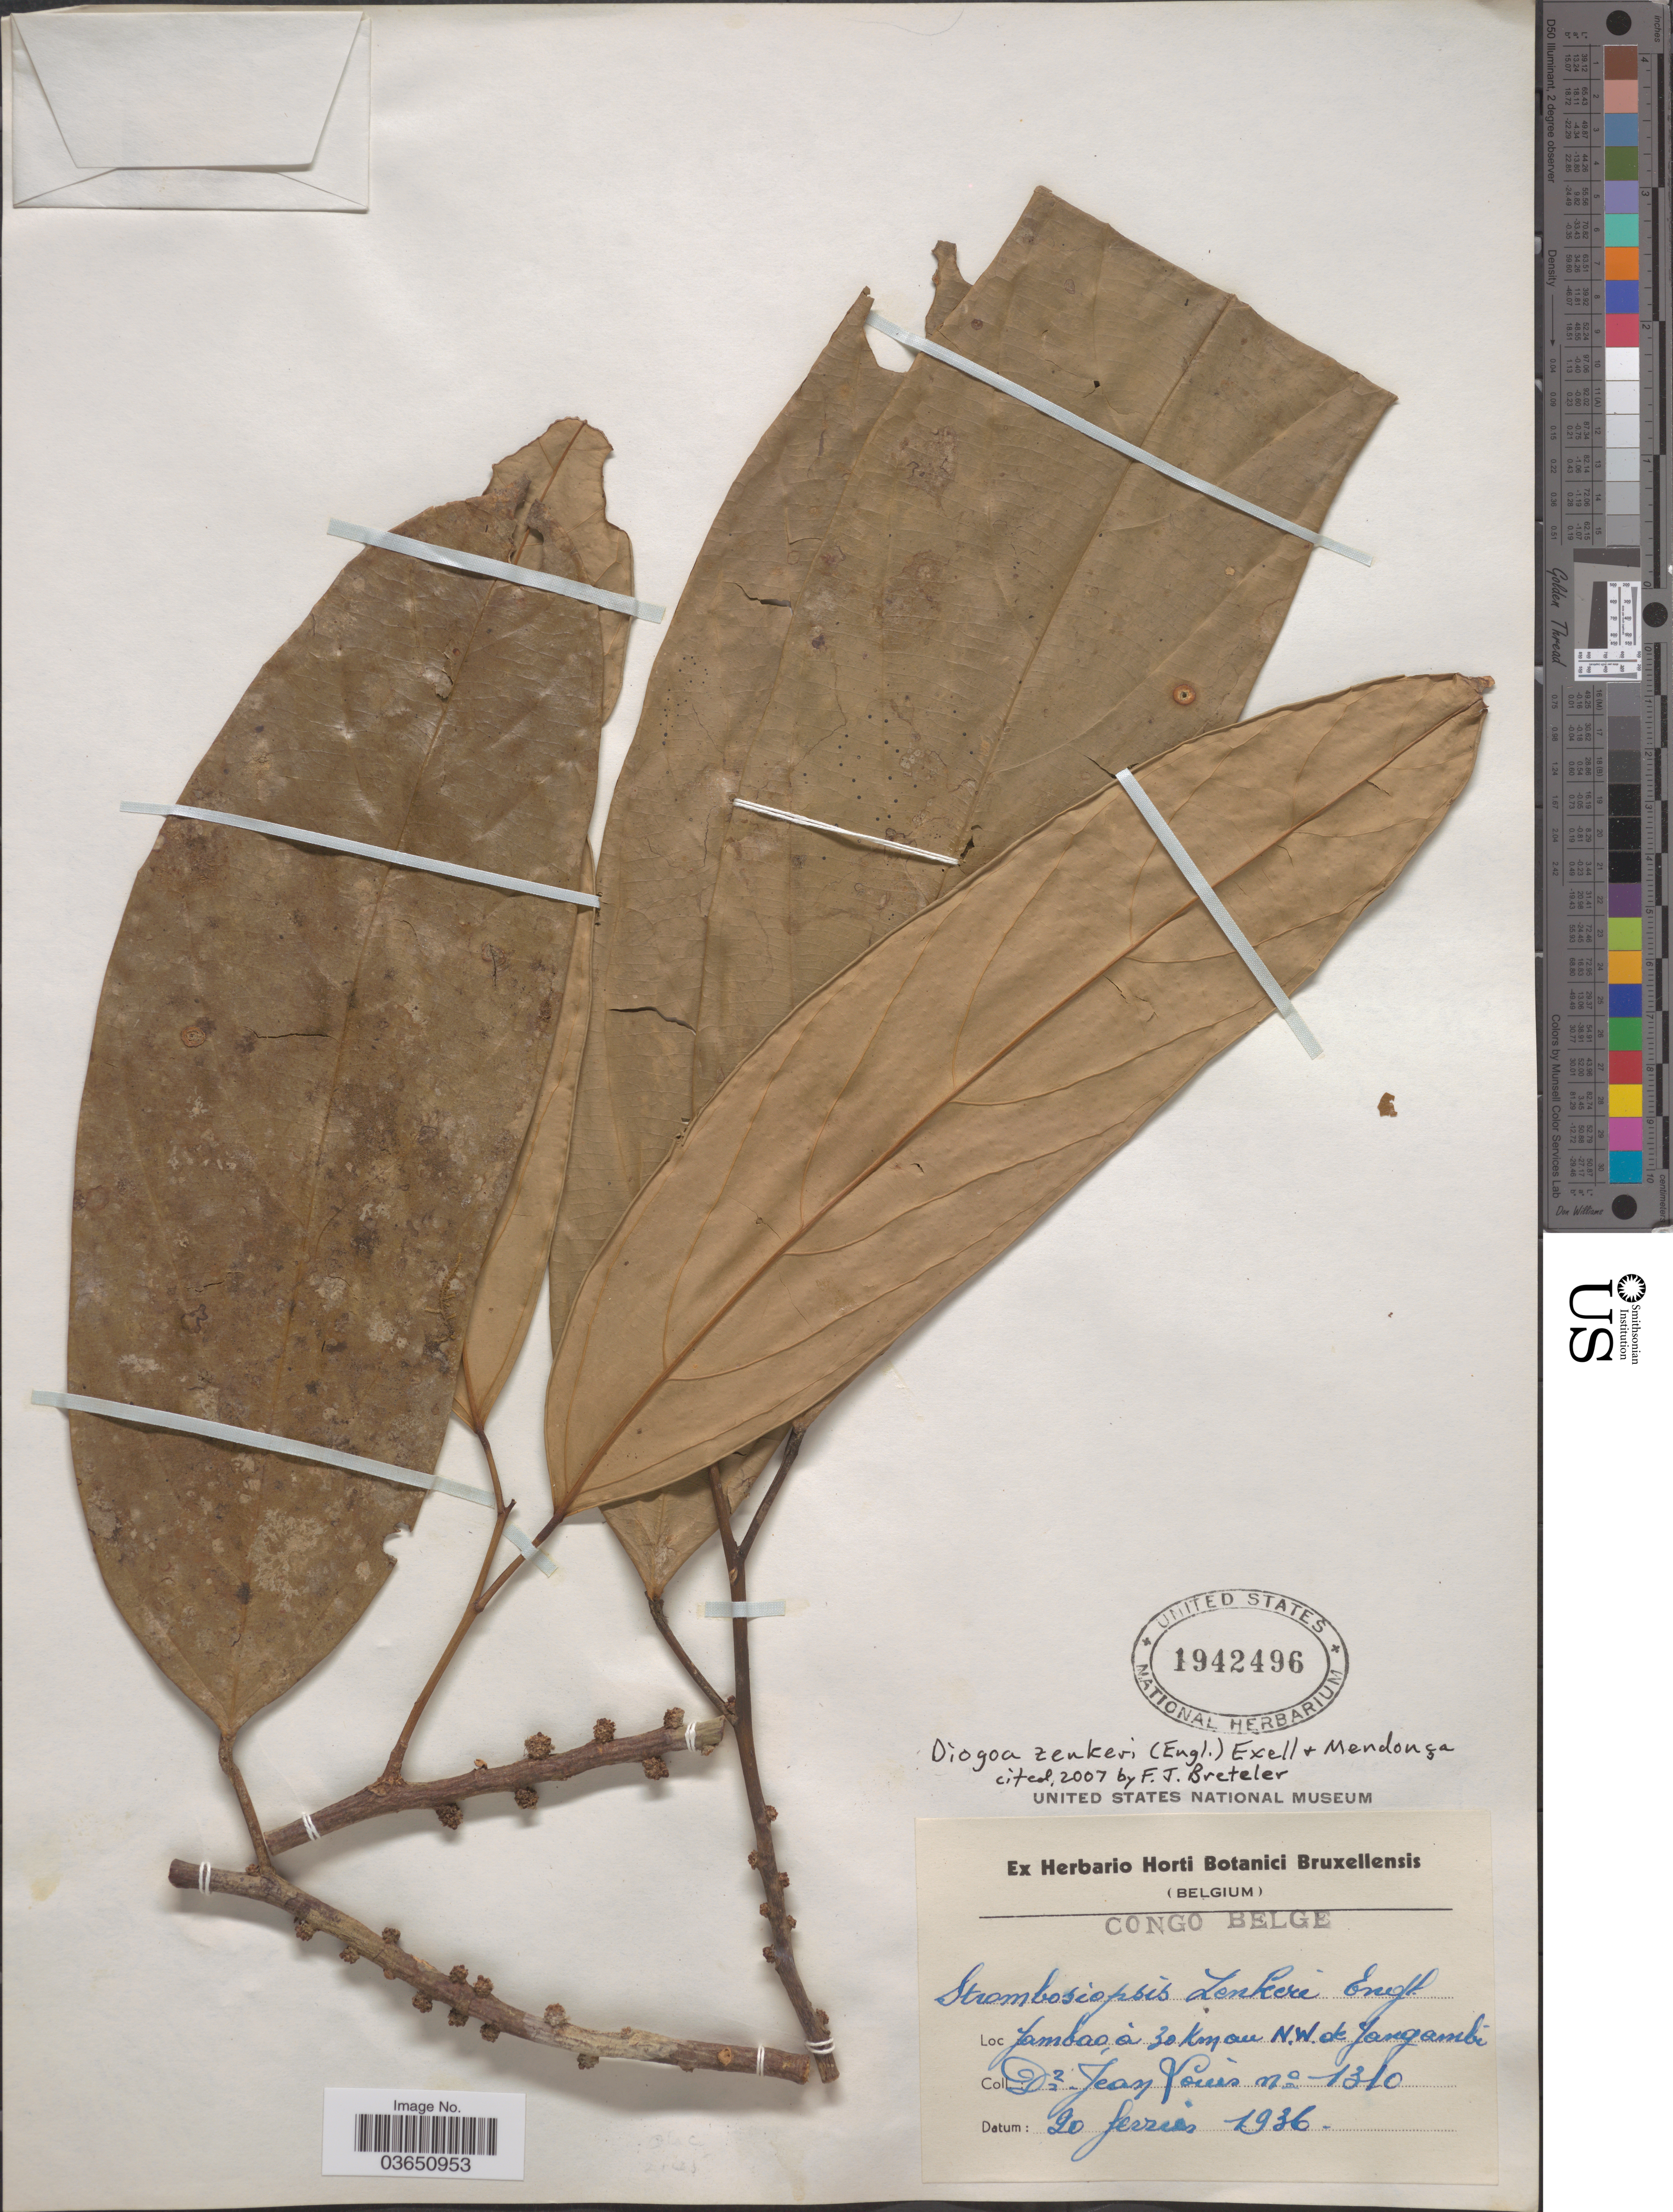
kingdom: Plantae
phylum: Tracheophyta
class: Magnoliopsida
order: Santalales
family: Strombosiaceae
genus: Diogoa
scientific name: Diogoa zenkeri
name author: (Engl.) Exell & Mendonça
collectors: J. Louis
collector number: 1310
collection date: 1936-02-20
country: Congo, Democratic Republic of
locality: Congo Belge. Yambao, à 30 Km au N.W. de Yangambi.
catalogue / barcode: US 1942496